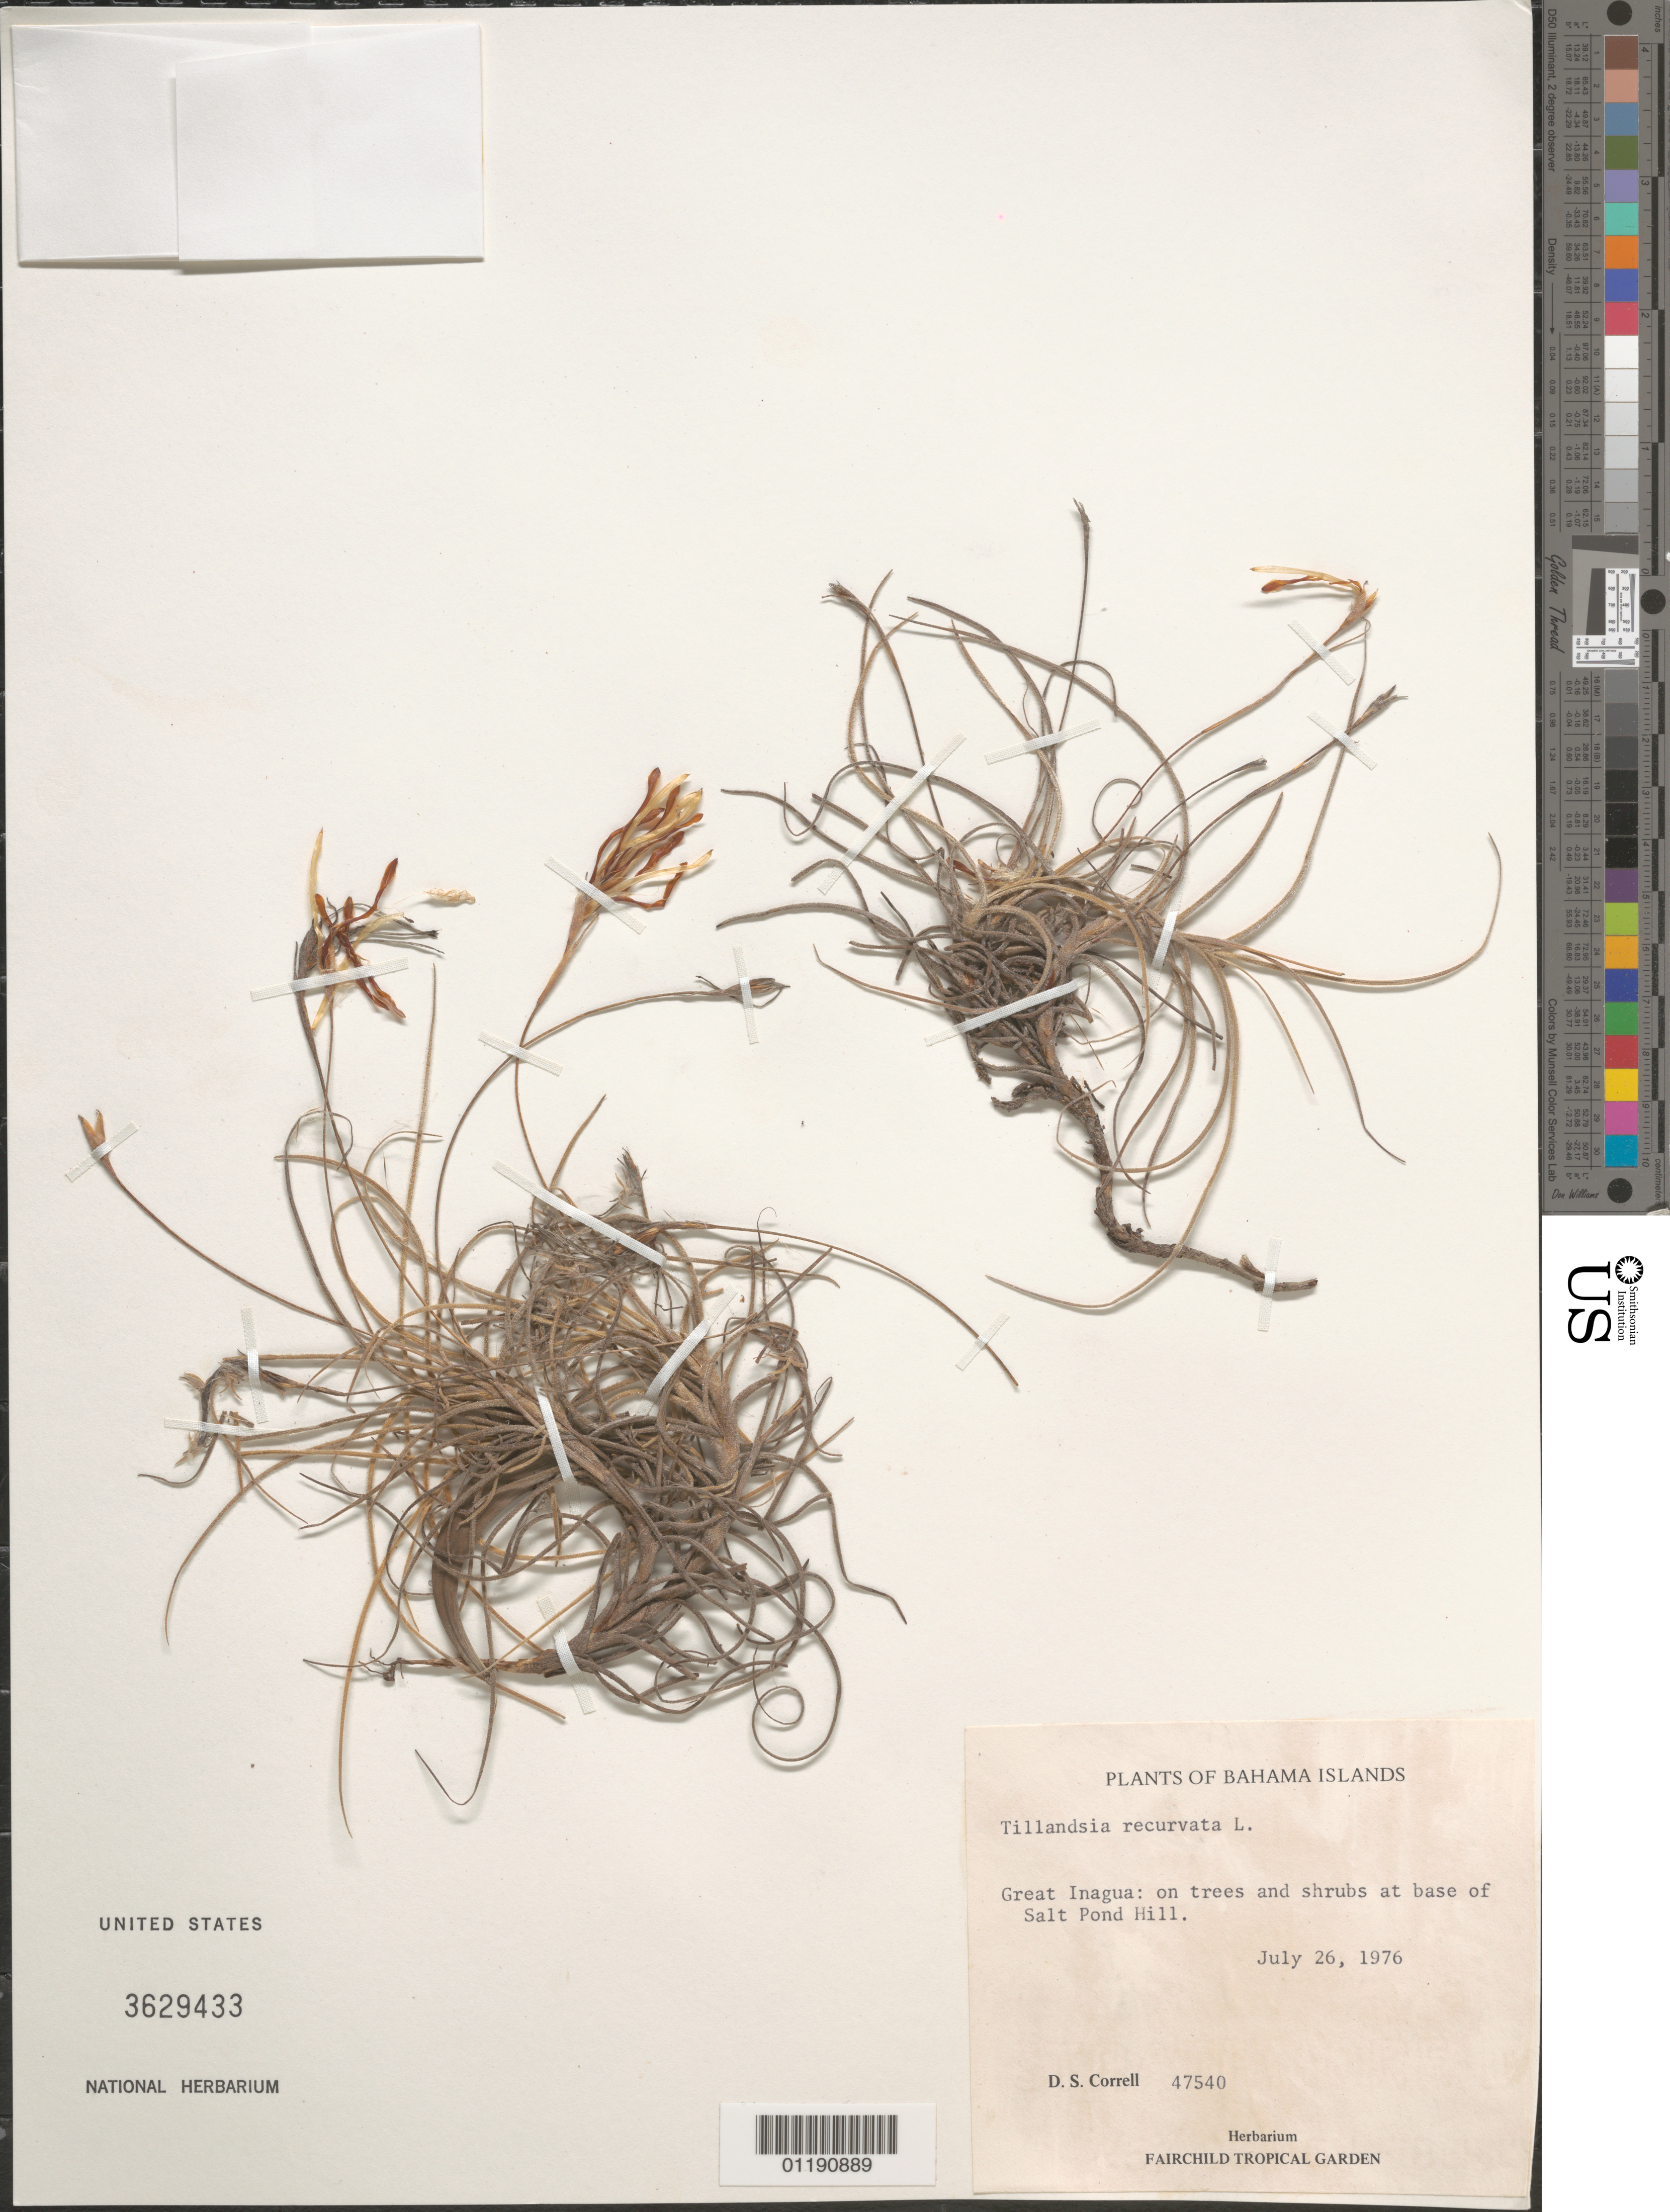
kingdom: Plantae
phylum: Tracheophyta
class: Liliopsida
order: Poales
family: Bromeliaceae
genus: Tillandsia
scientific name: Tillandsia recurvata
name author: L.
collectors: D. S. Correll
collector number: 47540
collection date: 1976-07-26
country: Bahamas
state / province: Great Inagua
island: Great Inagua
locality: Great Inagua: on trees and shrubs at base of Salt Pond Hill.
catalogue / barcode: US 3629433